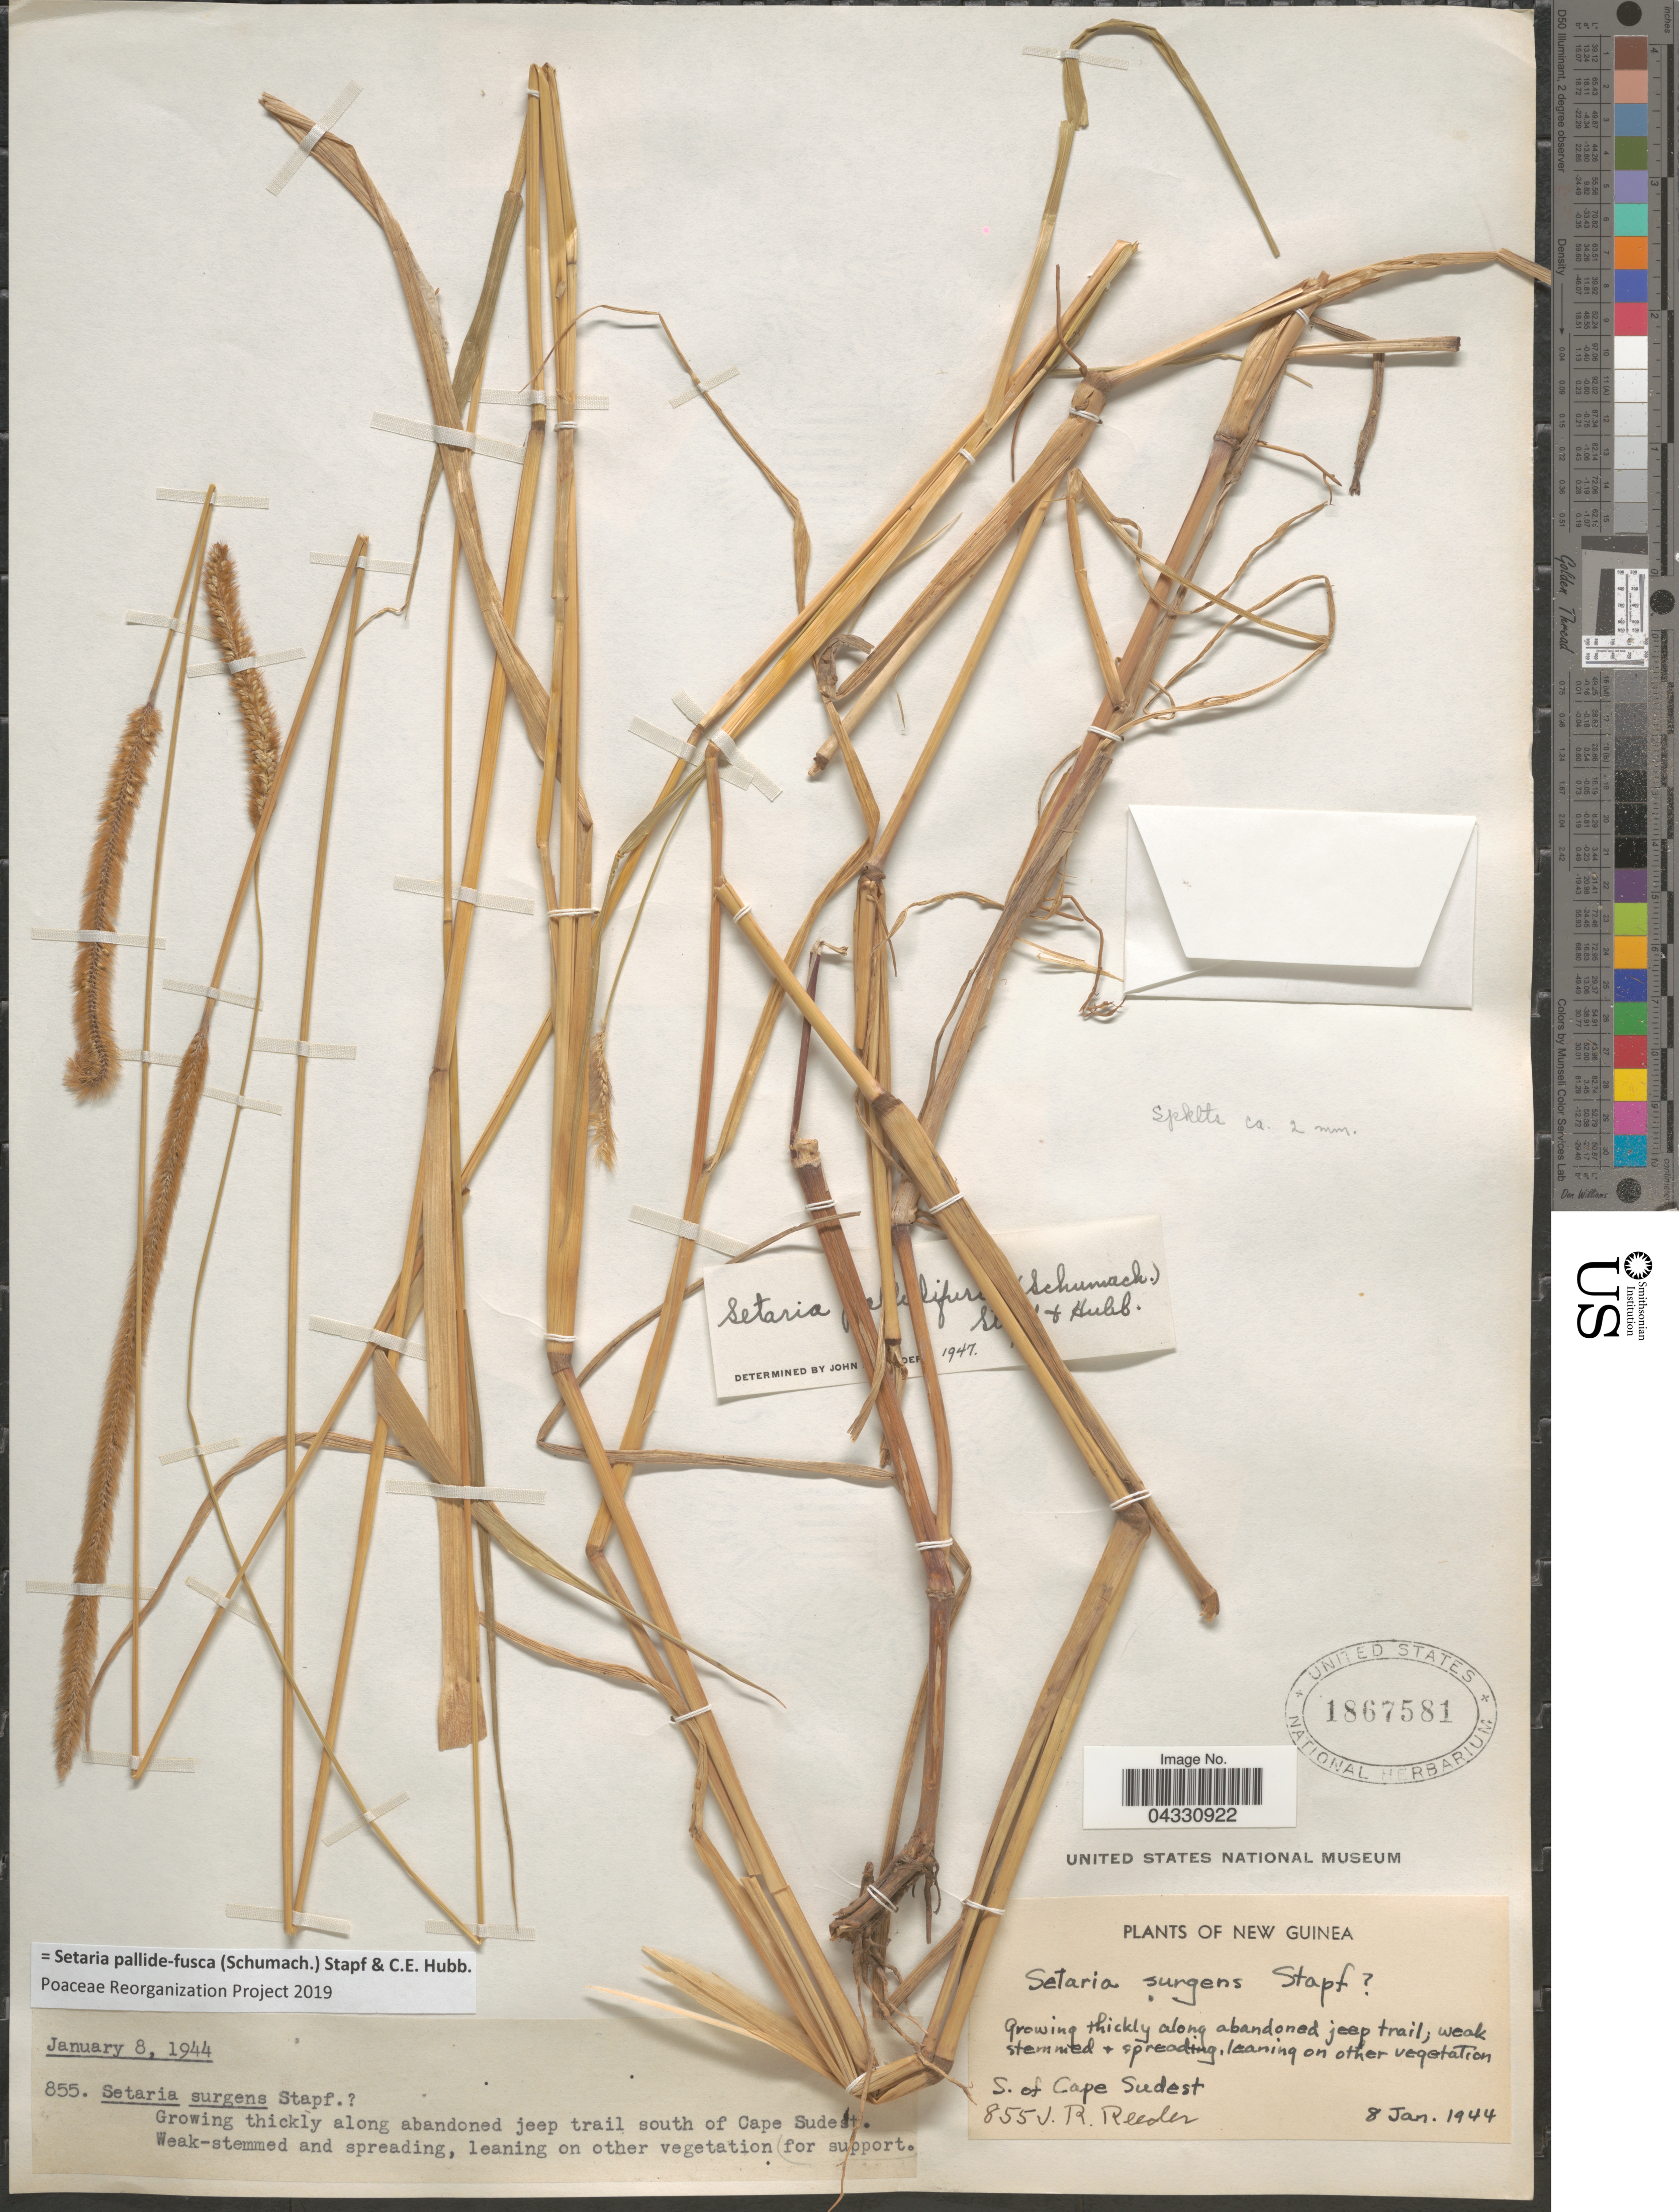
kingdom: Plantae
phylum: Tracheophyta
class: Liliopsida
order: Poales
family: Poaceae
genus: Setaria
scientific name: Setaria pallide-fusca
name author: (Schumach.) Stapf & C.E. Hubb.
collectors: J. R. Reeder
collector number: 855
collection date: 1944-01-08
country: Papua New Guinea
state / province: Milne Bay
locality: Along abandoned jeep trail south of Cape Sudest. New Guinea. S. of Cape Sudest.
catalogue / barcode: US 1867581